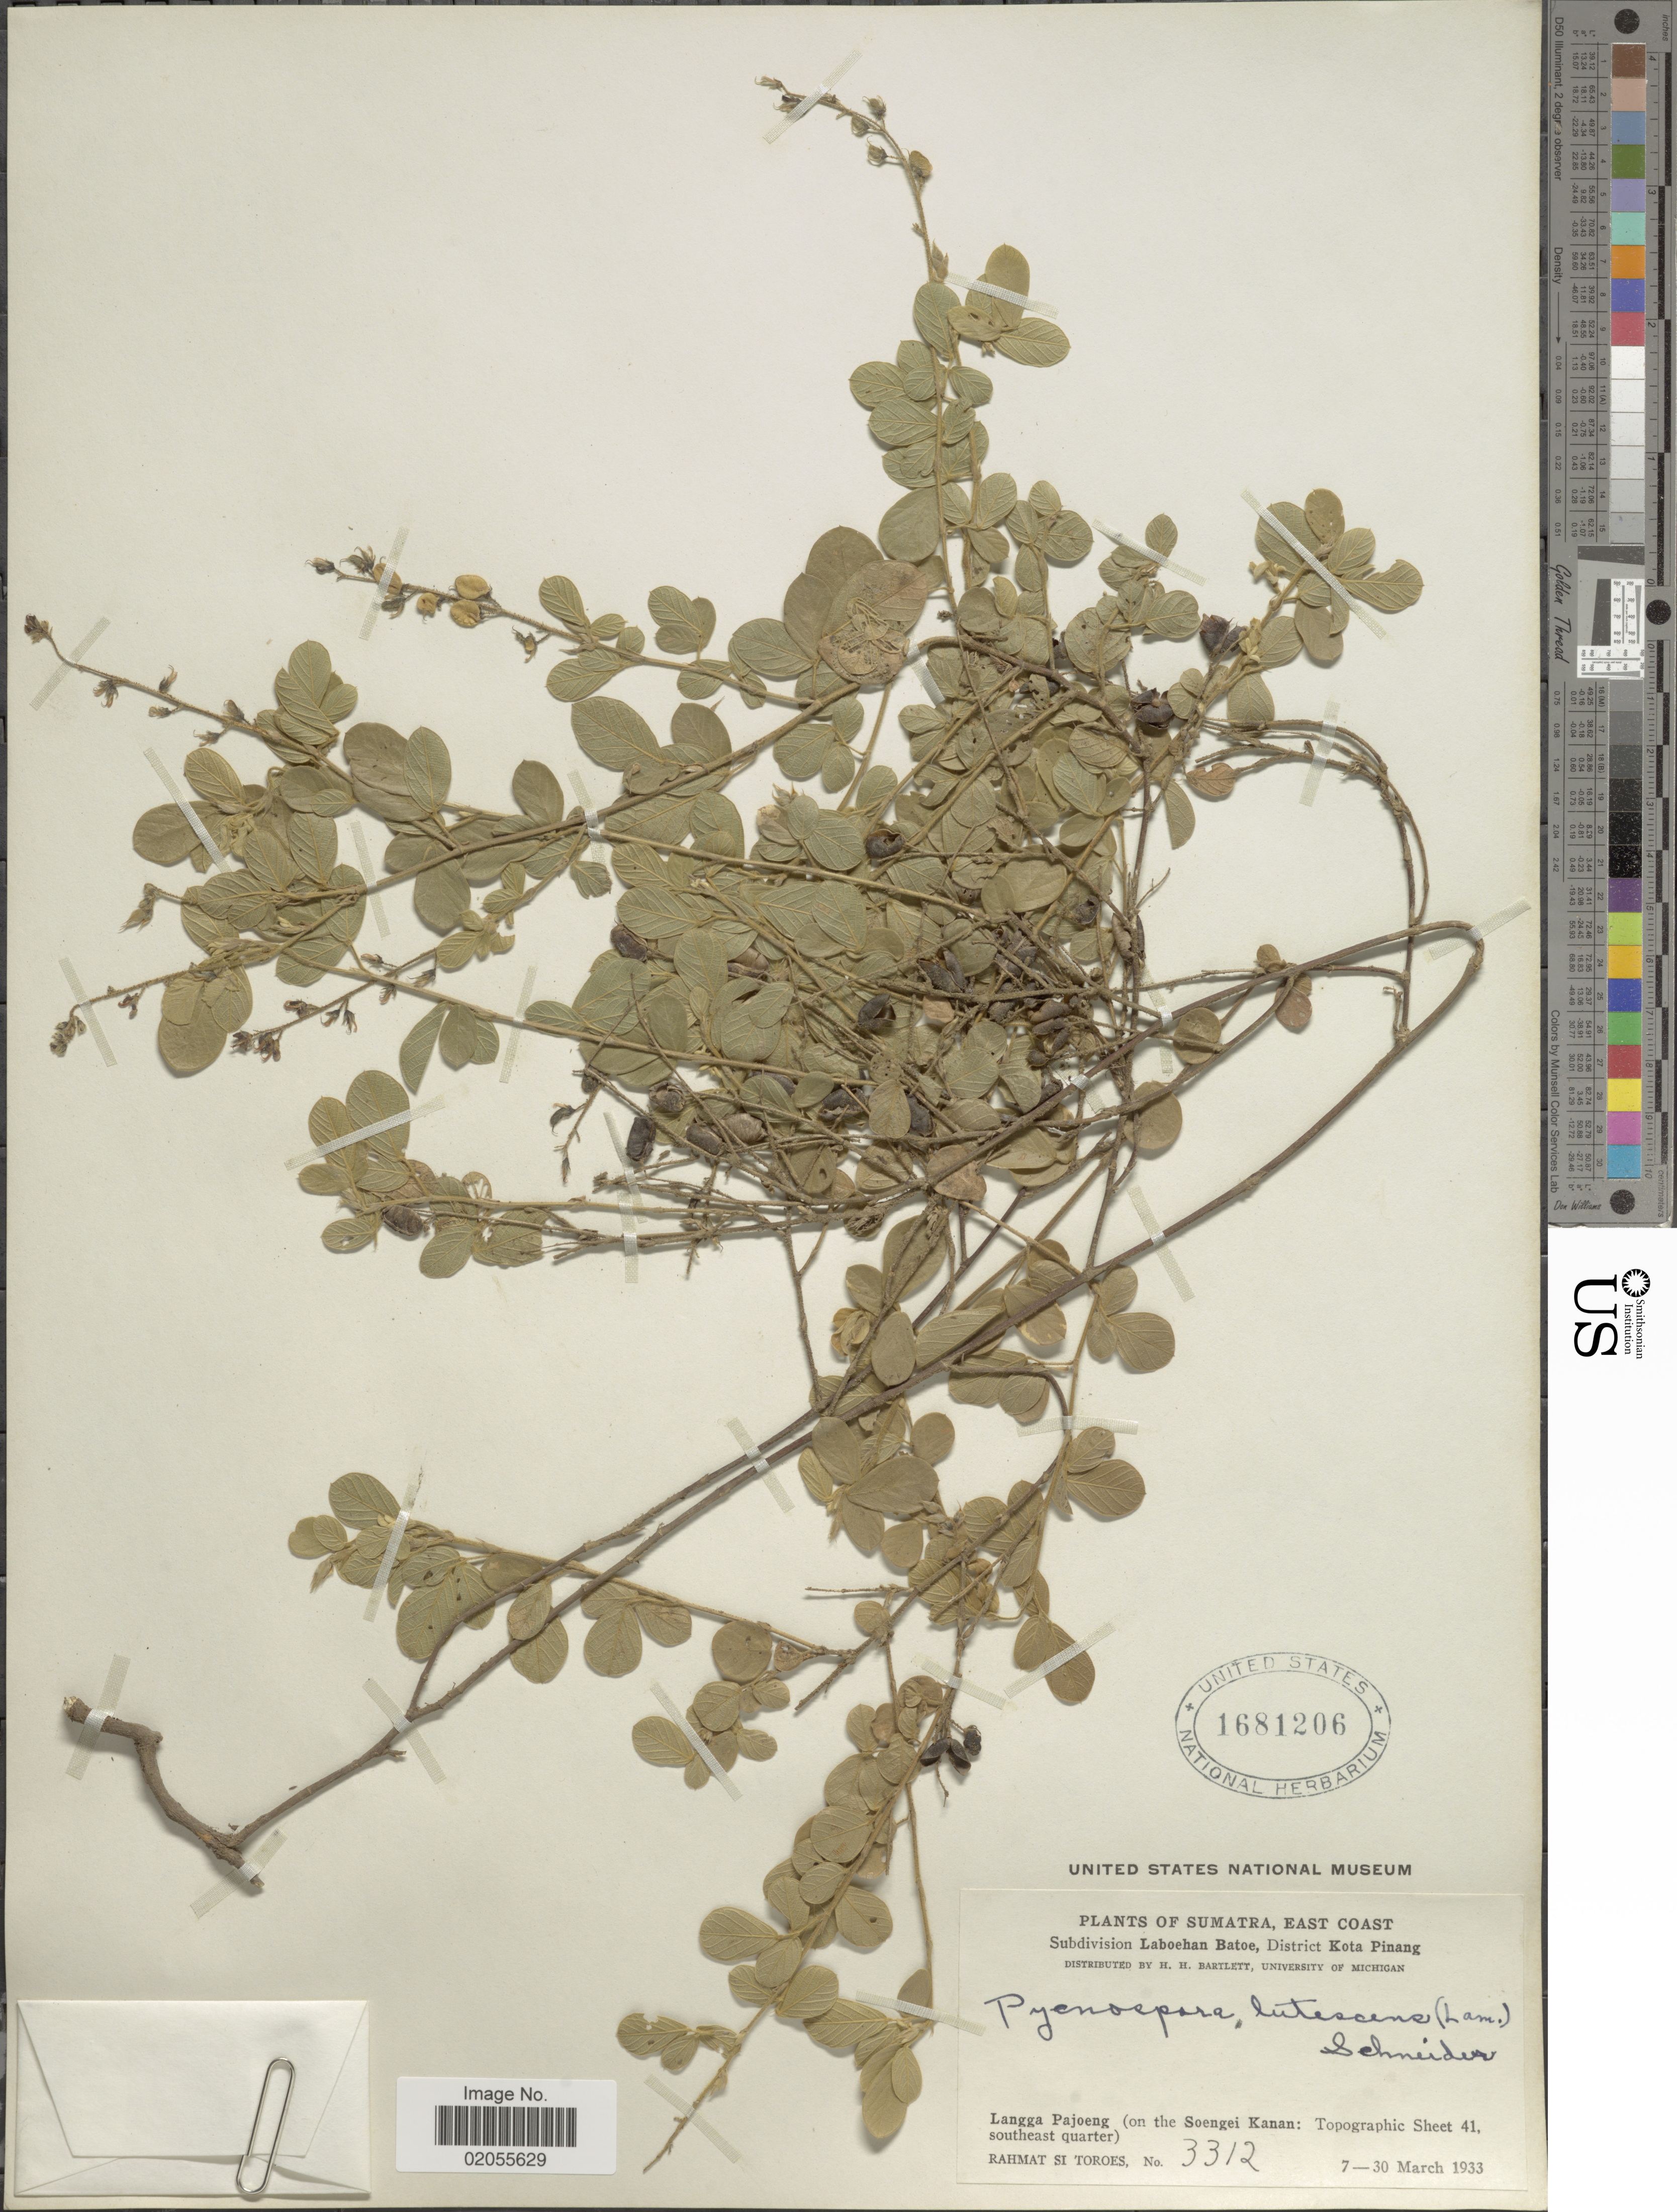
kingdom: Plantae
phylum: Tracheophyta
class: Magnoliopsida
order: Fabales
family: Fabaceae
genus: Pycnospora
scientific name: Pycnospora lutescens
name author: (Poir.) Schindl.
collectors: Rahmat Si Boeea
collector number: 3312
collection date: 1933-03-07/1933-03-30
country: Indonesia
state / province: Sumatra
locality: East Coast, Subdivision Laboehan Batoe, District Kota Pinang, Langga Pajoeng (on the Soengei Kanan: topographic Sheet 41, southeast quarter)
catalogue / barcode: US 1681206